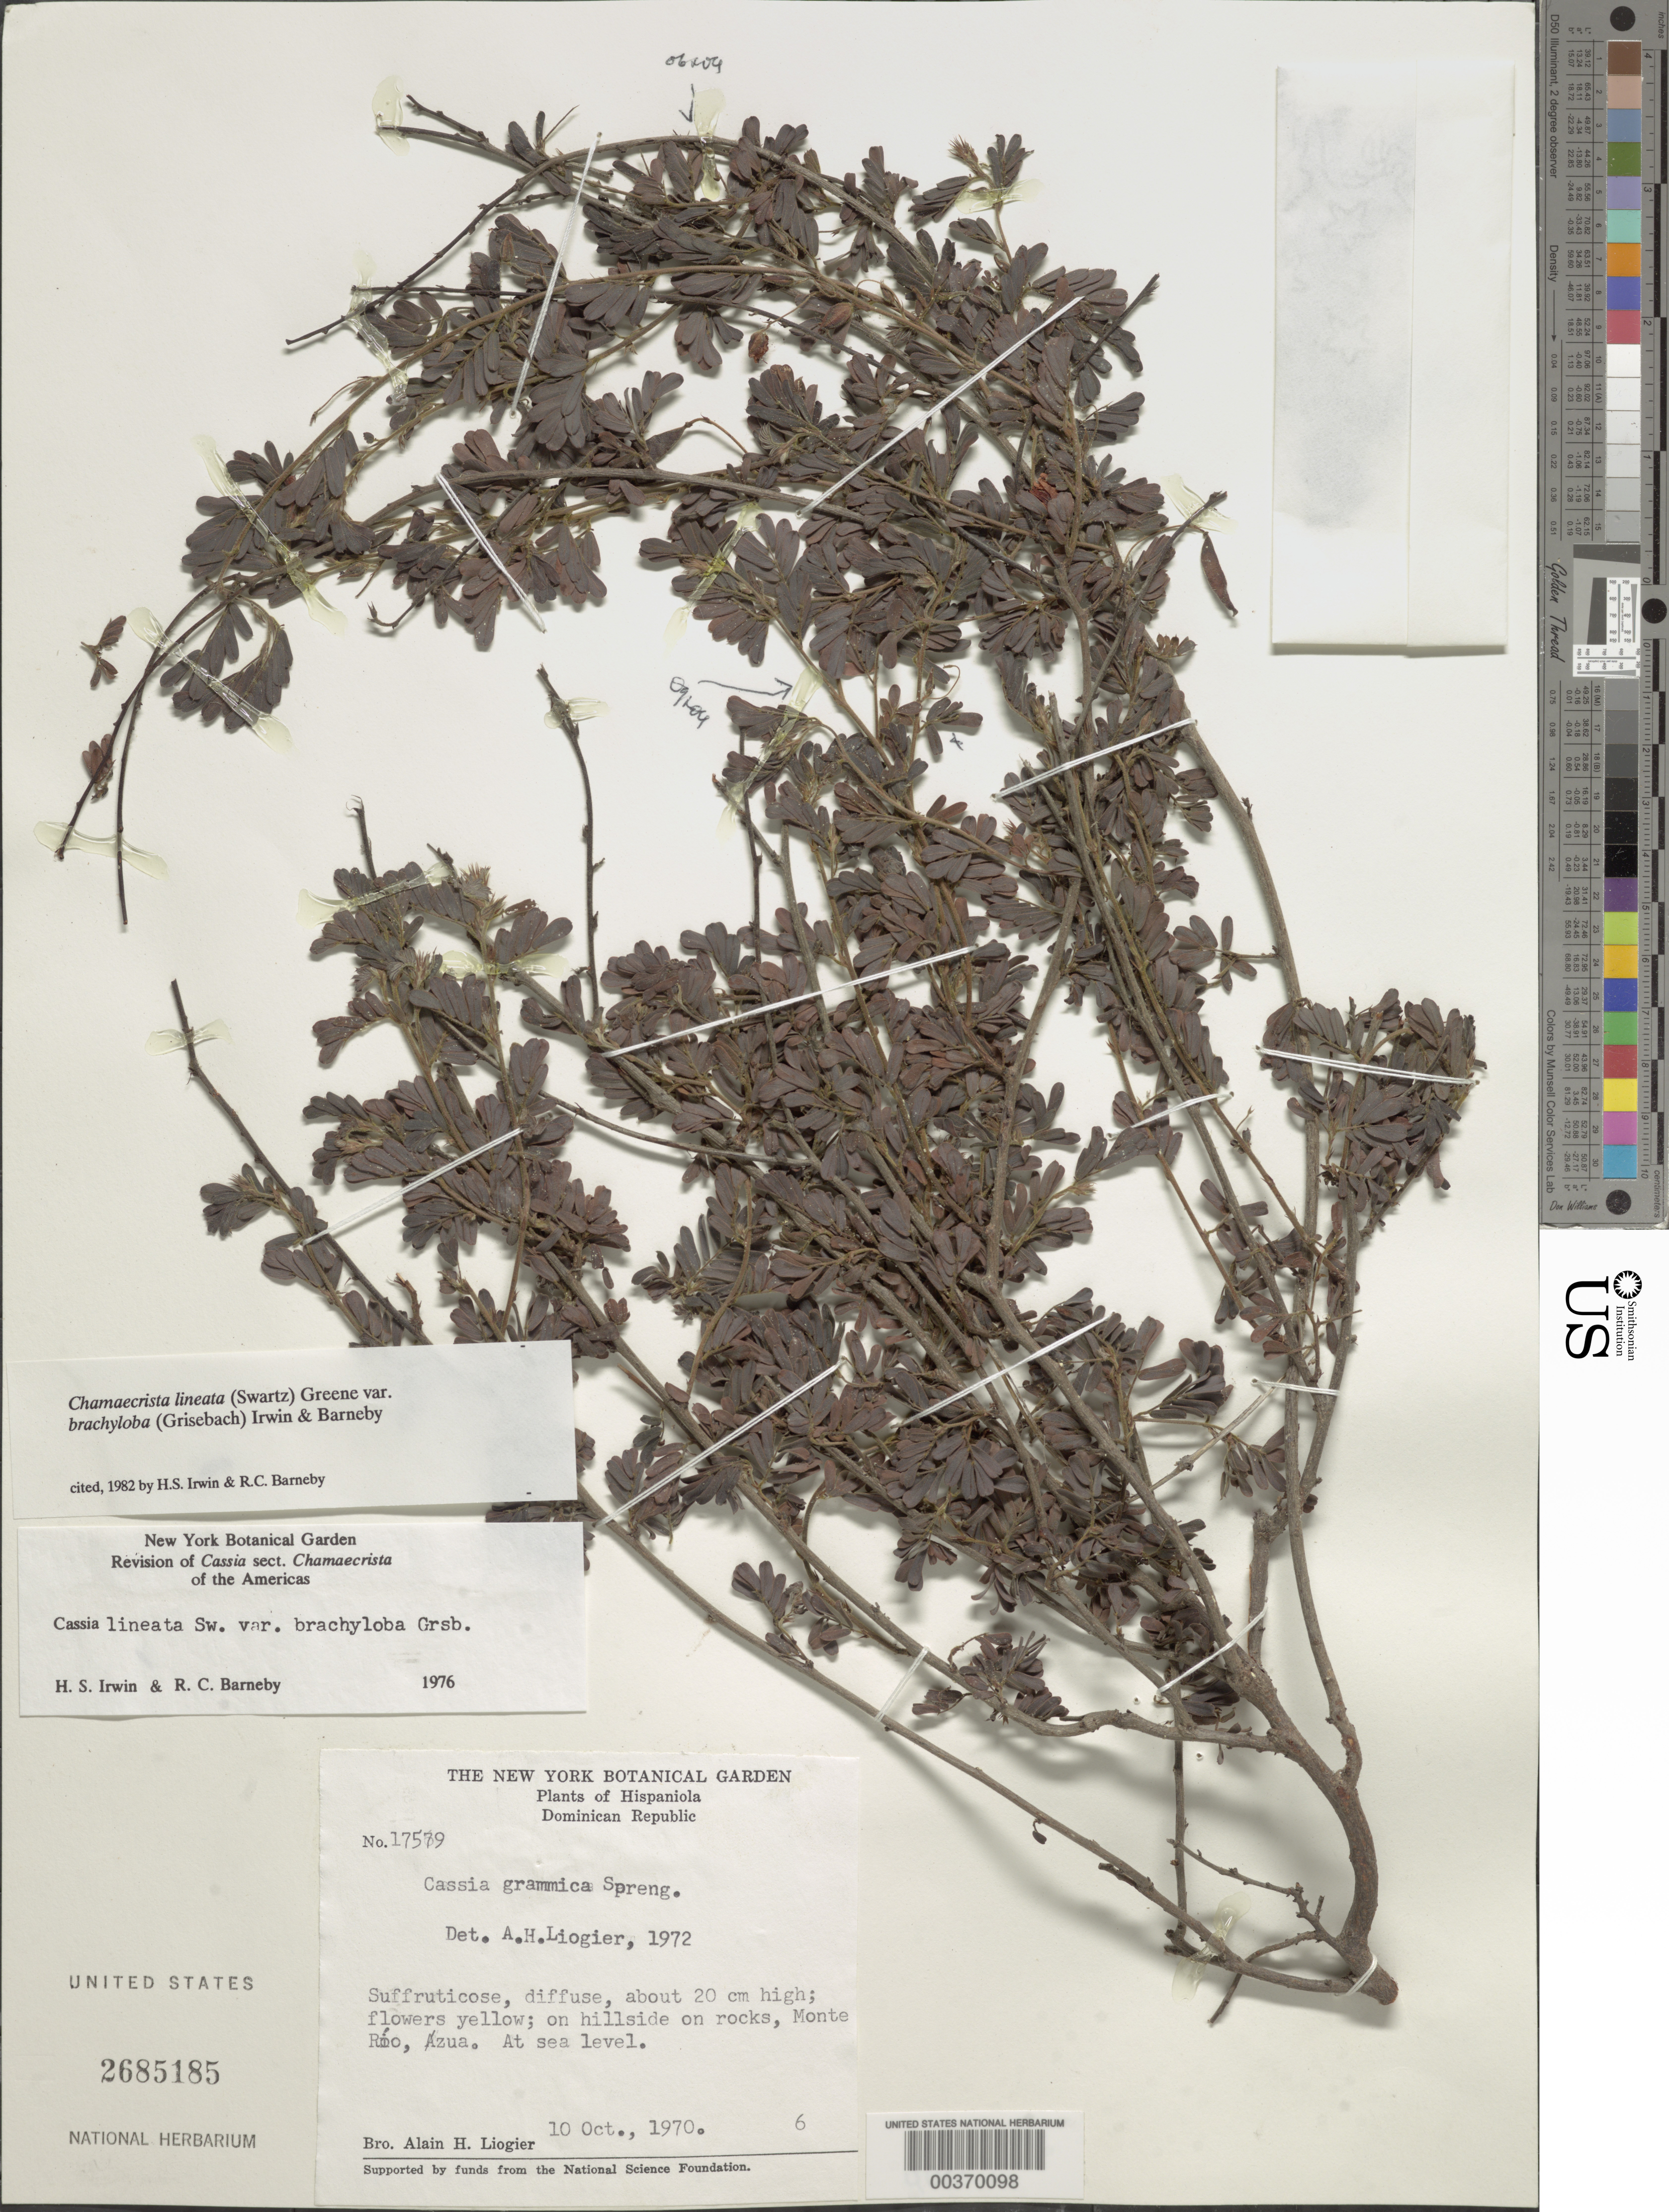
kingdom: Plantae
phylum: Tracheophyta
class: Magnoliopsida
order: Fabales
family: Fabaceae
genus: Chamaecrista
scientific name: Chamaecrista lineata var. brachyloba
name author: (Griseb.) H.S. Irwin & Barneby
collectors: A. H. Liogier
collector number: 17579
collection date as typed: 10 Oct 1970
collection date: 1970-10-10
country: Dominican Republic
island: Hispaniola Island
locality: Monte rio, azua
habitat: On hillside on rocks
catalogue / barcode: US 2685185